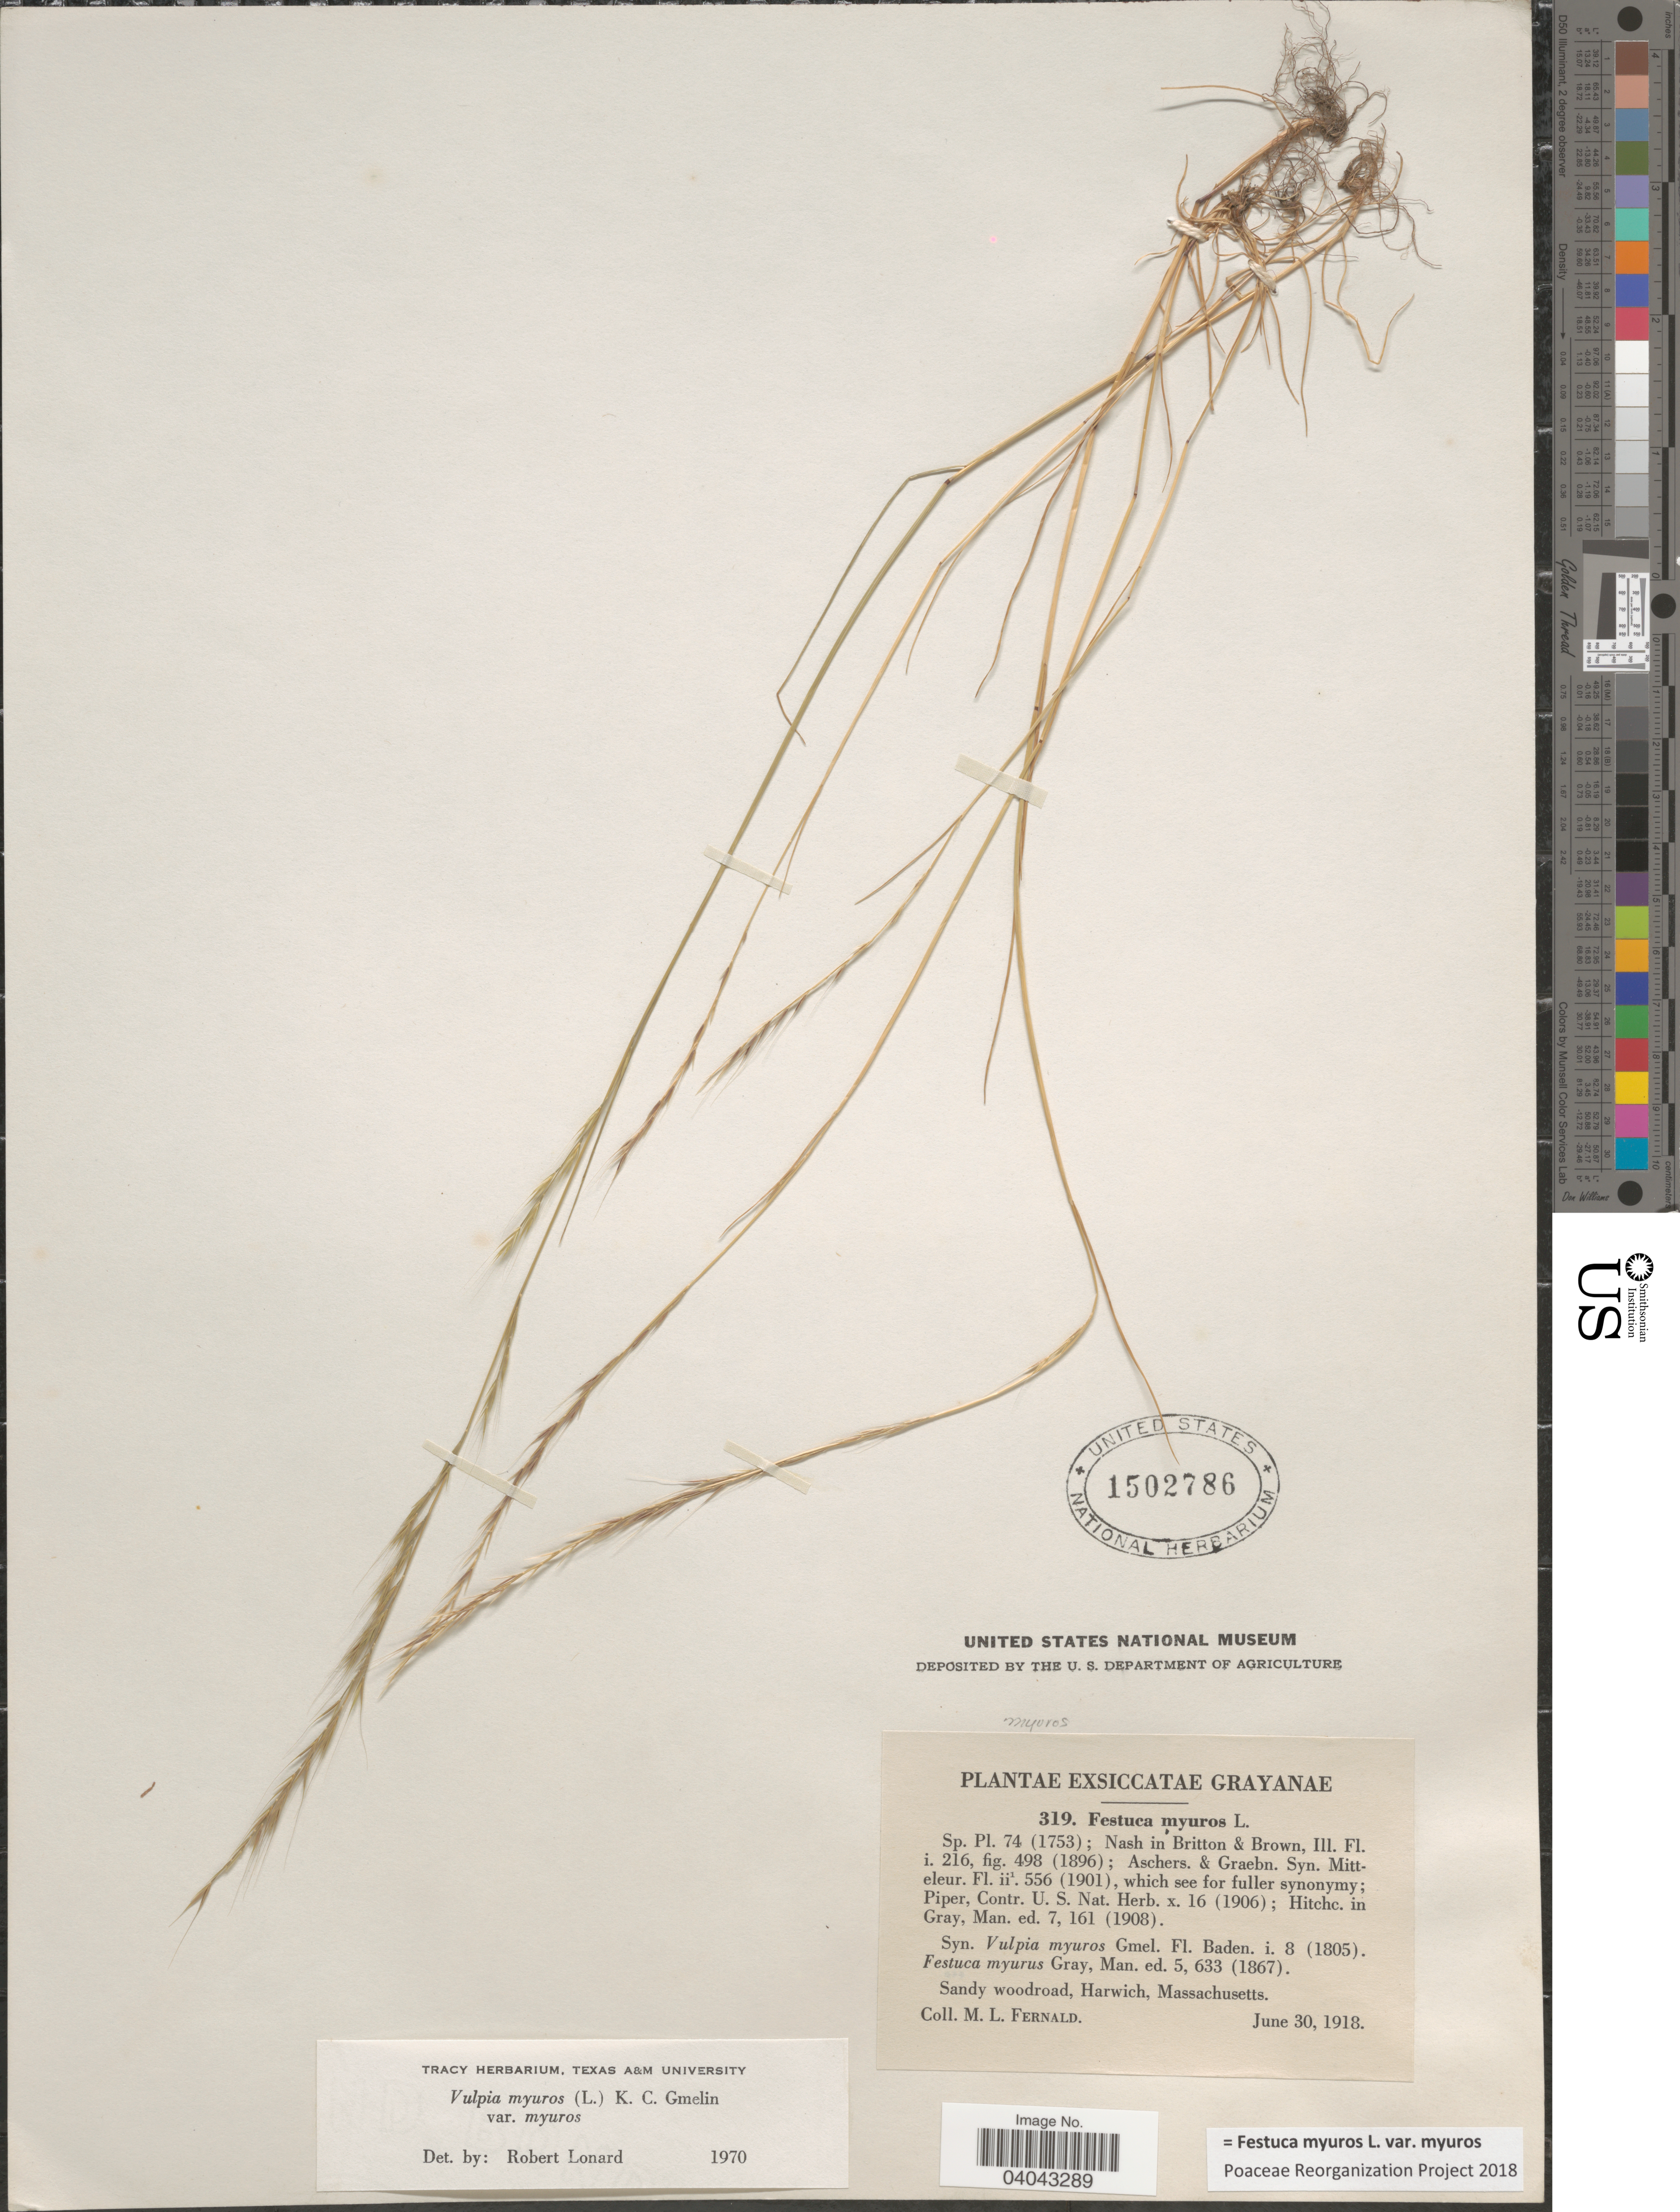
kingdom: Plantae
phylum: Tracheophyta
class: Liliopsida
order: Poales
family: Poaceae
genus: Festuca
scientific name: Festuca myuros var. myuros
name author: L.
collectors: M. L. Fernald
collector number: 319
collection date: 1918-06-30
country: United States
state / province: Massachusetts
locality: Sandy woodroad, Harwich.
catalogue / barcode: US 1502786